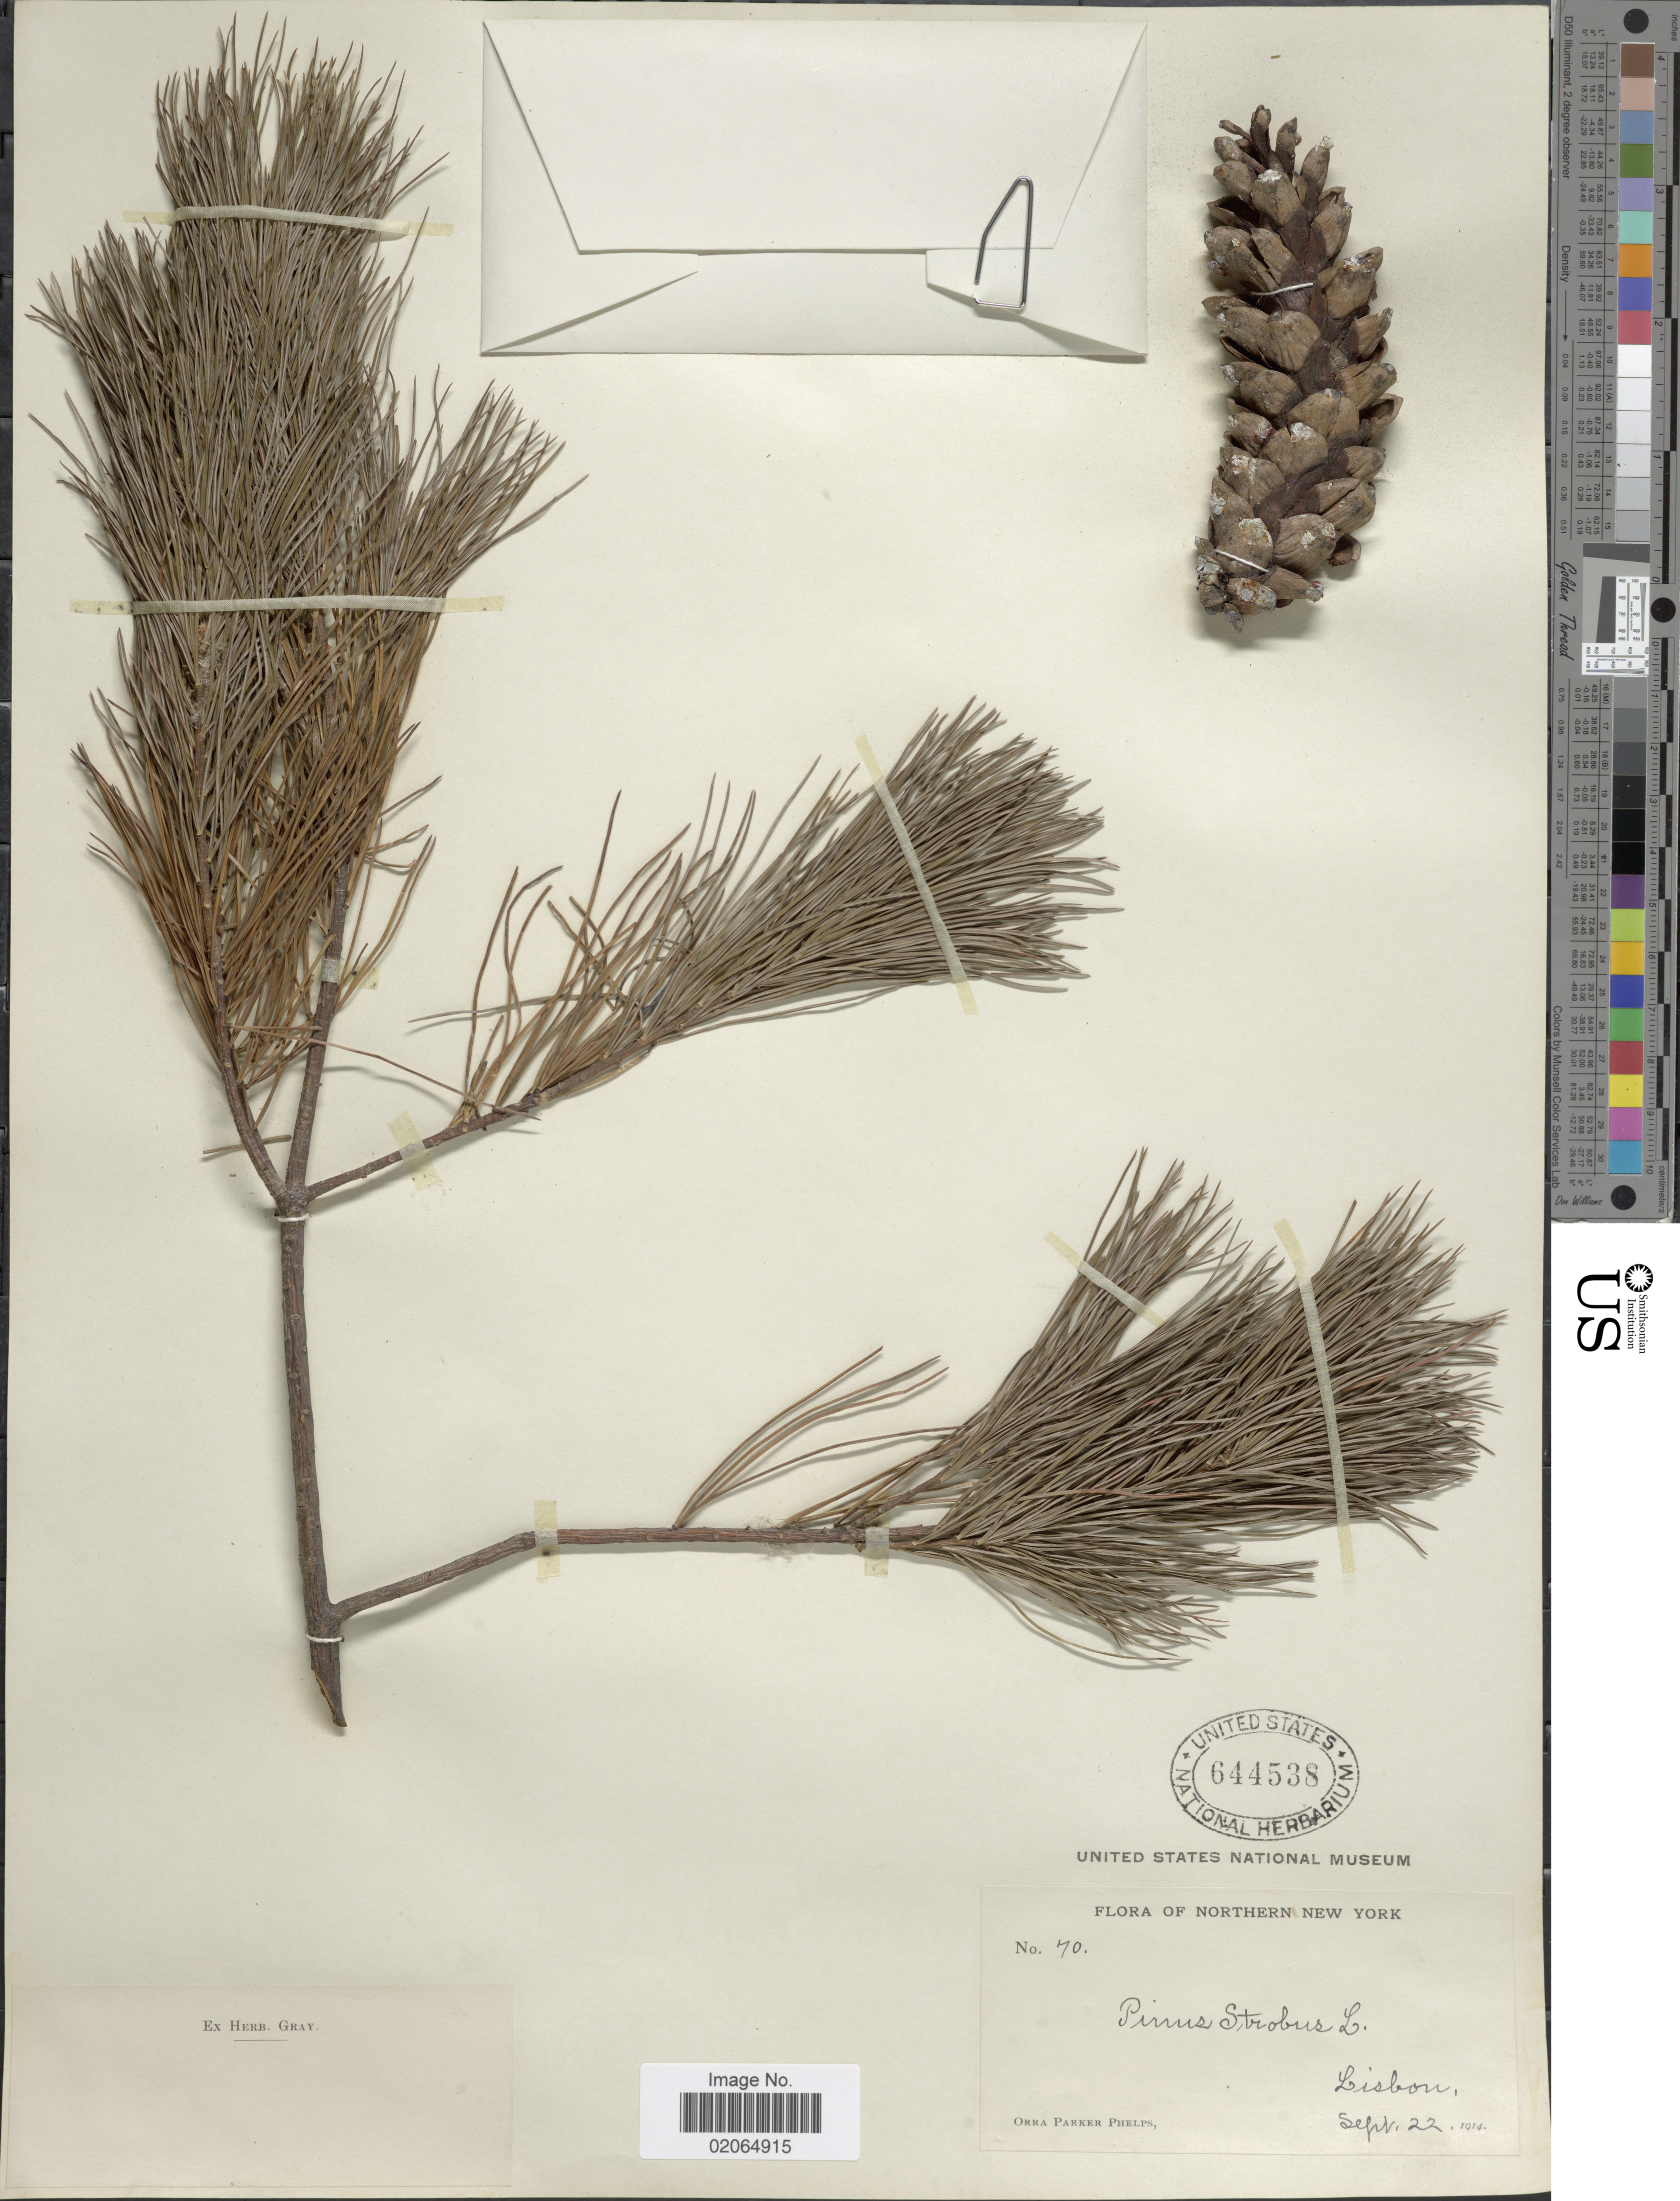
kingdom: Plantae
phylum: Tracheophyta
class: Pinopsida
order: Pinales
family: Pinaceae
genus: Pinus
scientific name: Pinus strobus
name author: L.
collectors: O. P. Phelps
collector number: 70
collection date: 1914-09-22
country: United States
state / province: New York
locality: Northern New York, Lisbon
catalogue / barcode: US 644538